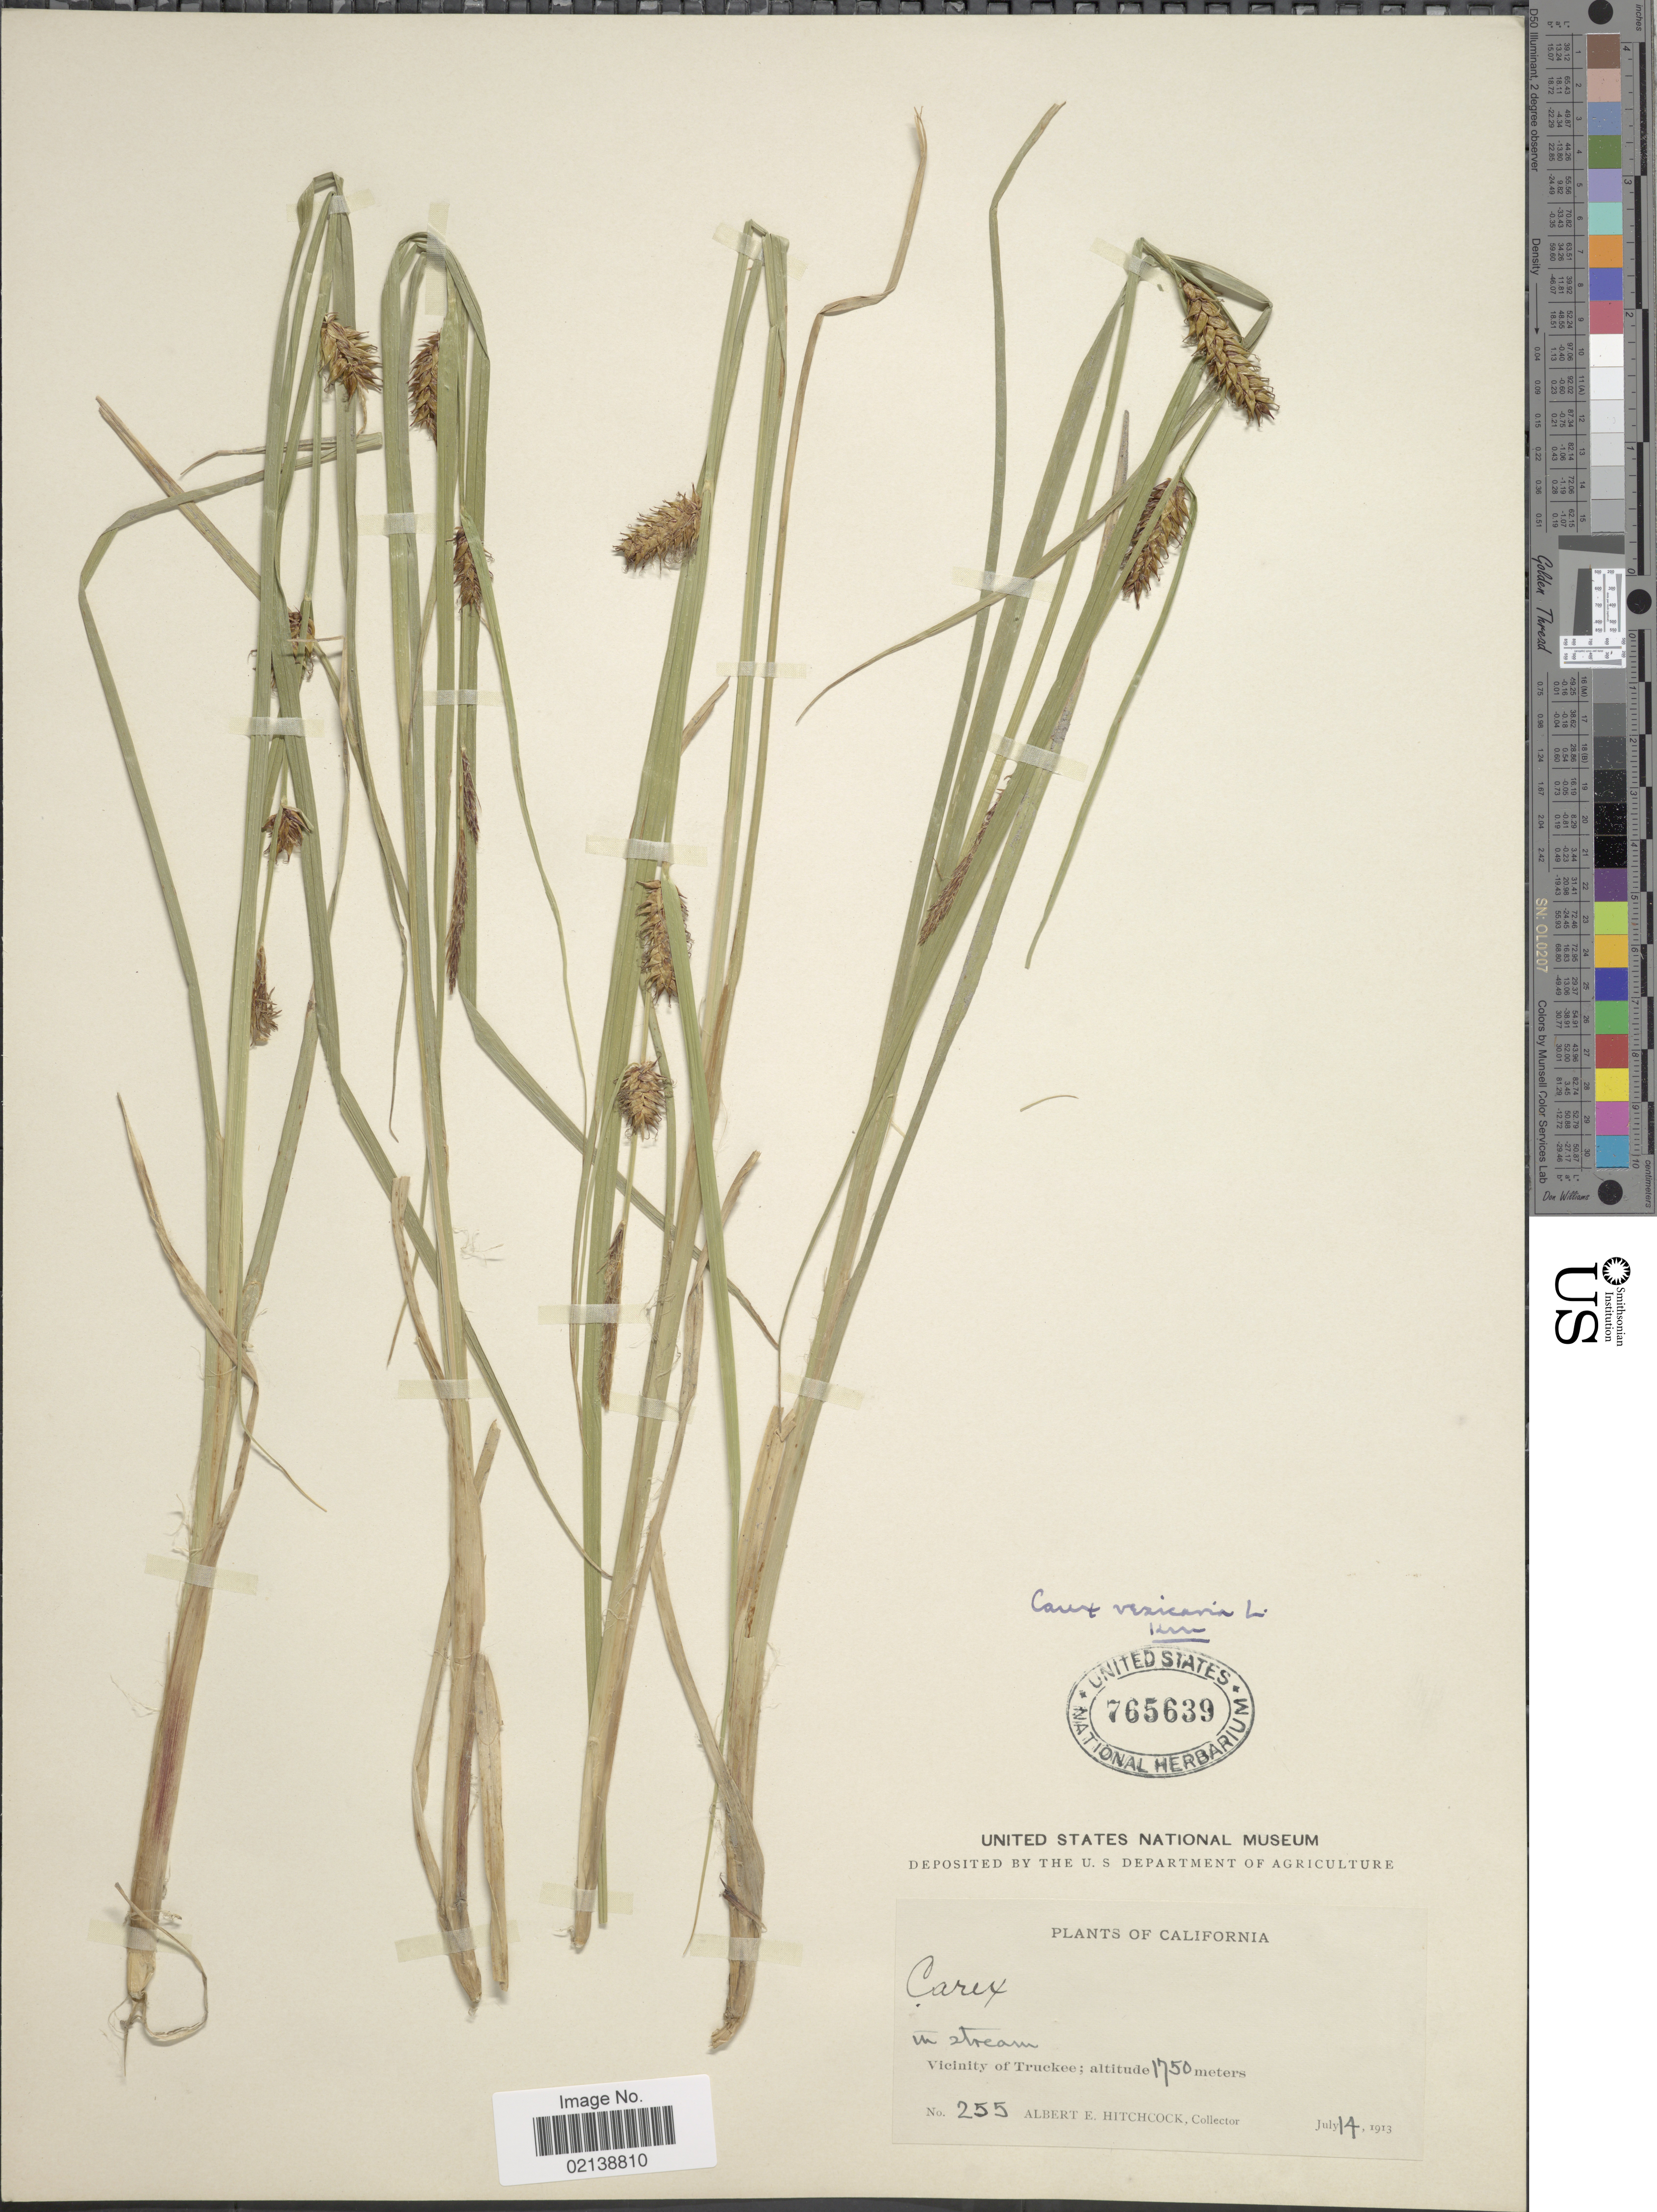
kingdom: Plantae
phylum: Tracheophyta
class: Liliopsida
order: Poales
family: Cyperaceae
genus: Carex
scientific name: Carex vesicaria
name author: L.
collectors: A. Hitchcock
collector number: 255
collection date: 1913-07-14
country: United States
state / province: California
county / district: Nevada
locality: Vicinity of Truckee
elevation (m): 1750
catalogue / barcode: US 765639